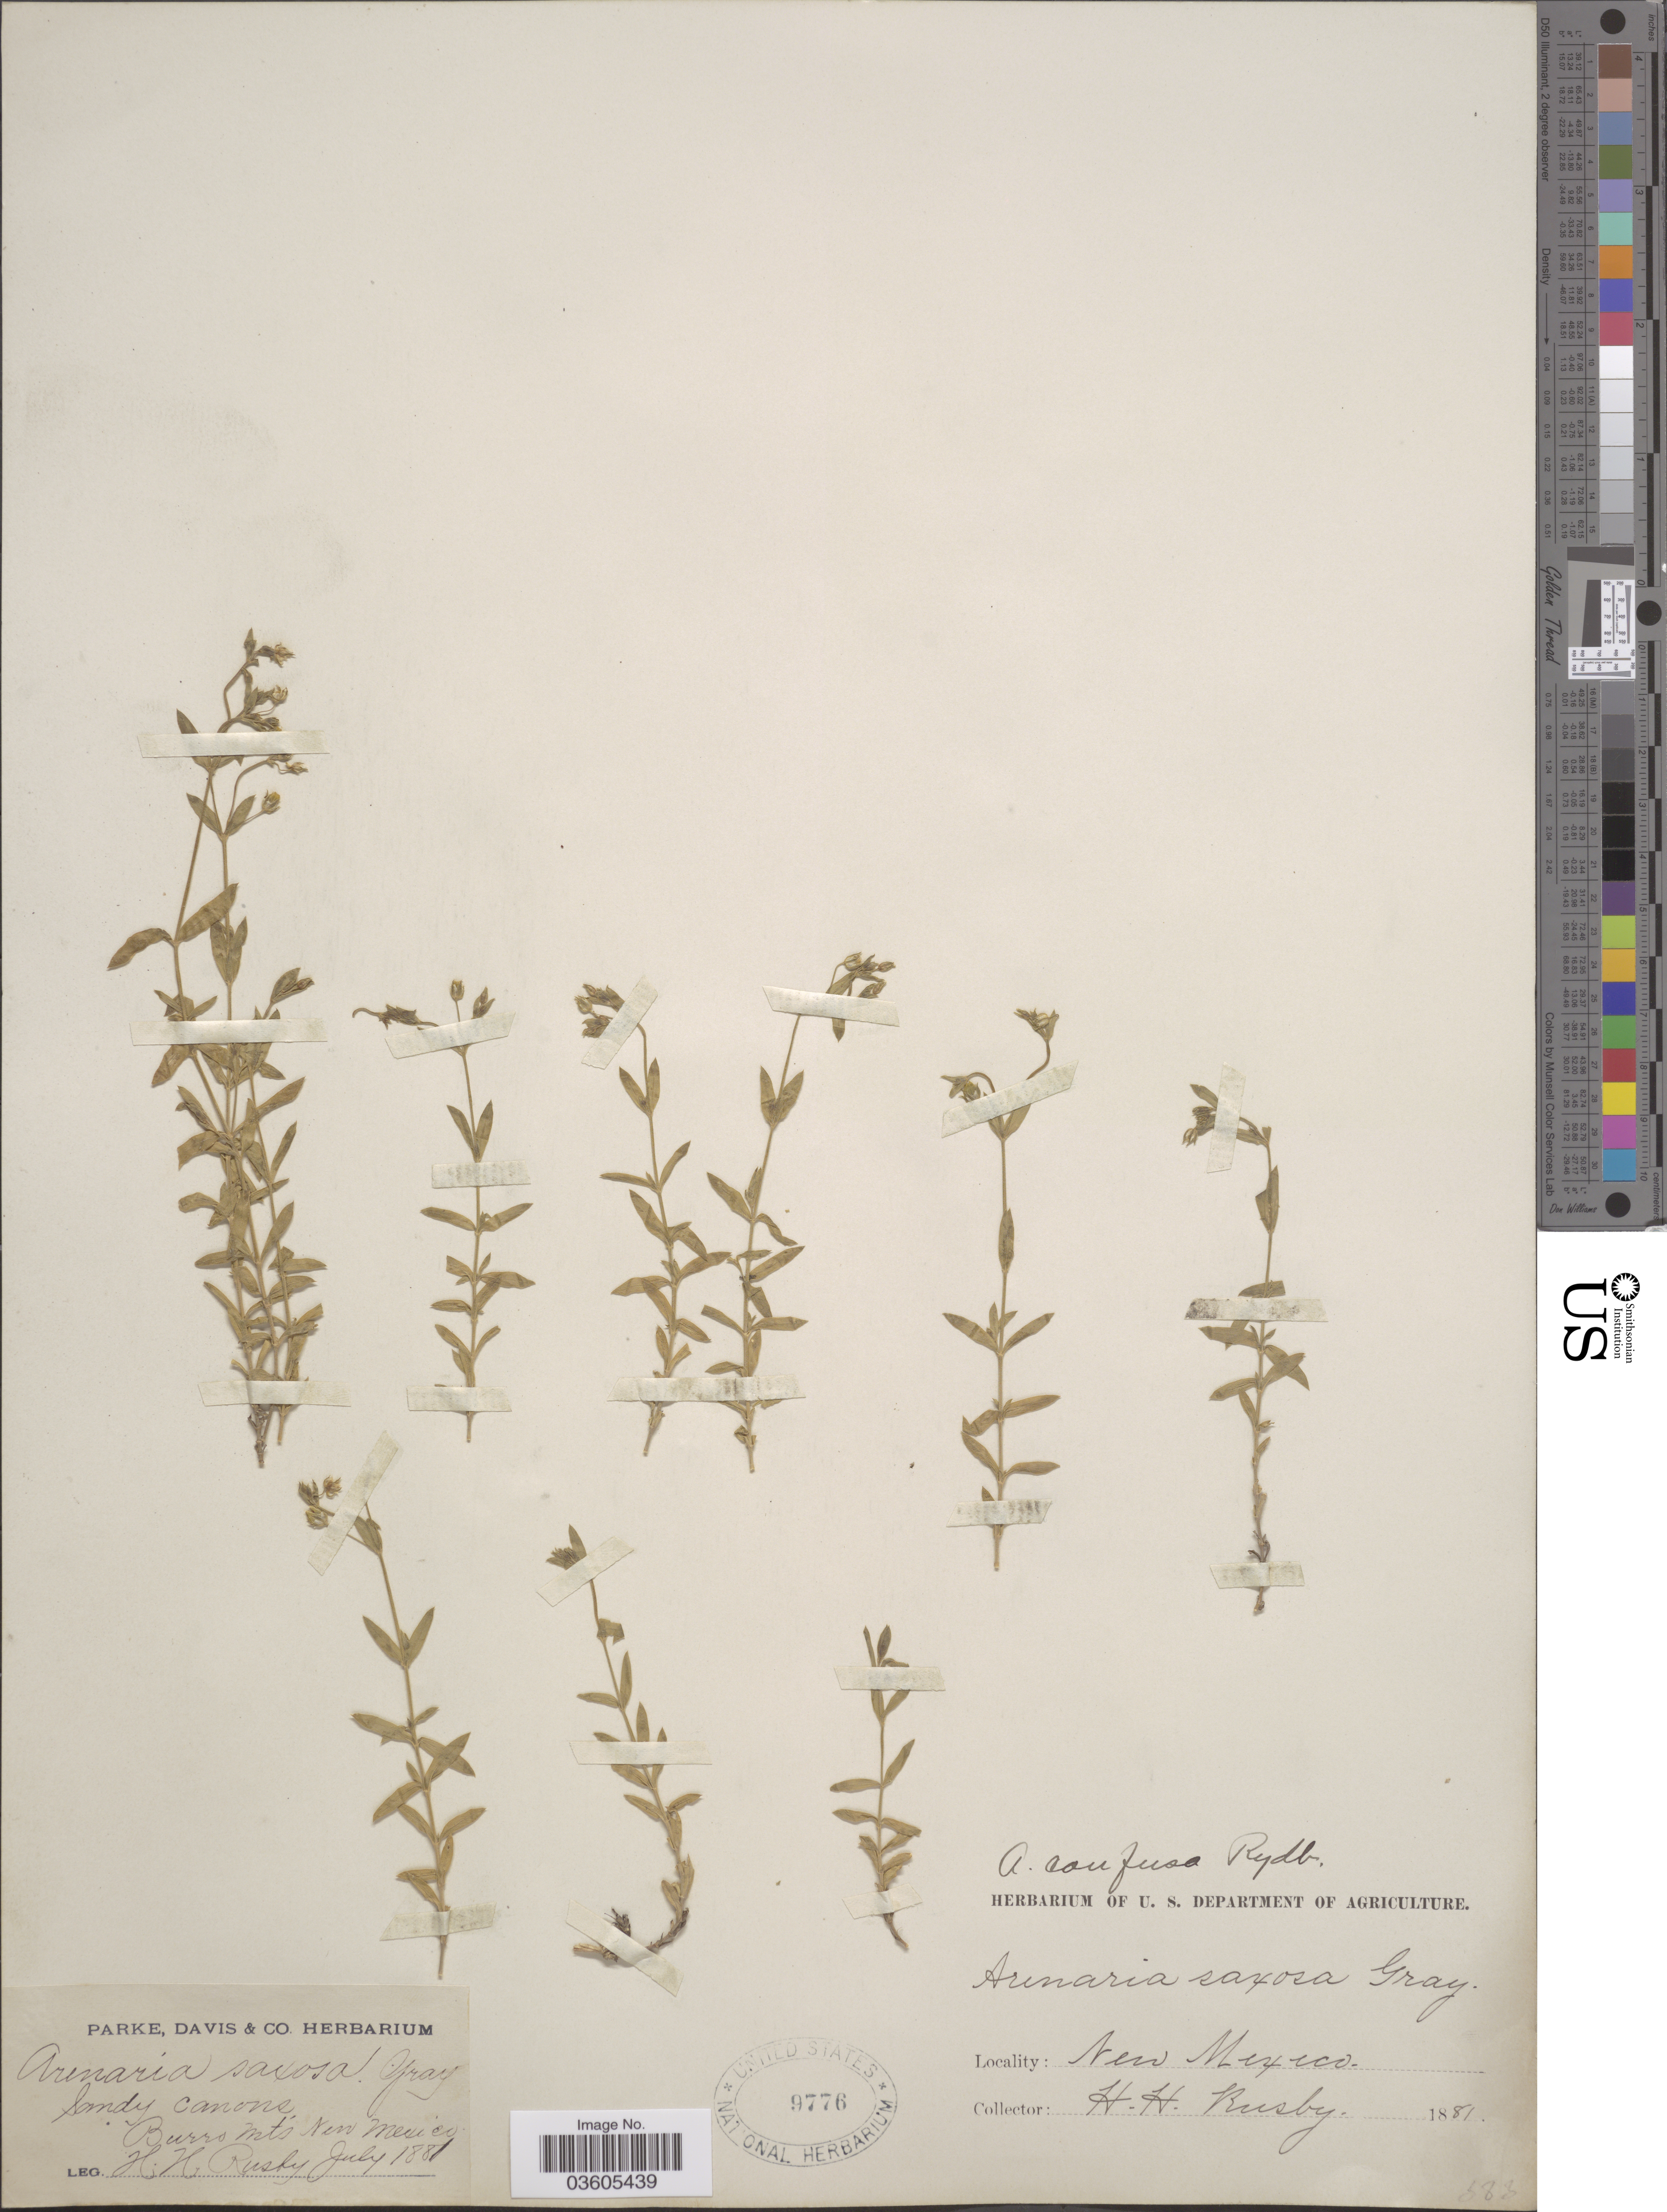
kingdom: Plantae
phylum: Tracheophyta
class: Magnoliopsida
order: Caryophyllales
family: Caryophyllaceae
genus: Arenaria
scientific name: Arenaria confusa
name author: Rydb.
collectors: H. H. Rusby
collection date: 1881-07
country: United States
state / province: New Mexico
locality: Sandy canons, Burro Mts.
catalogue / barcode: US 9776